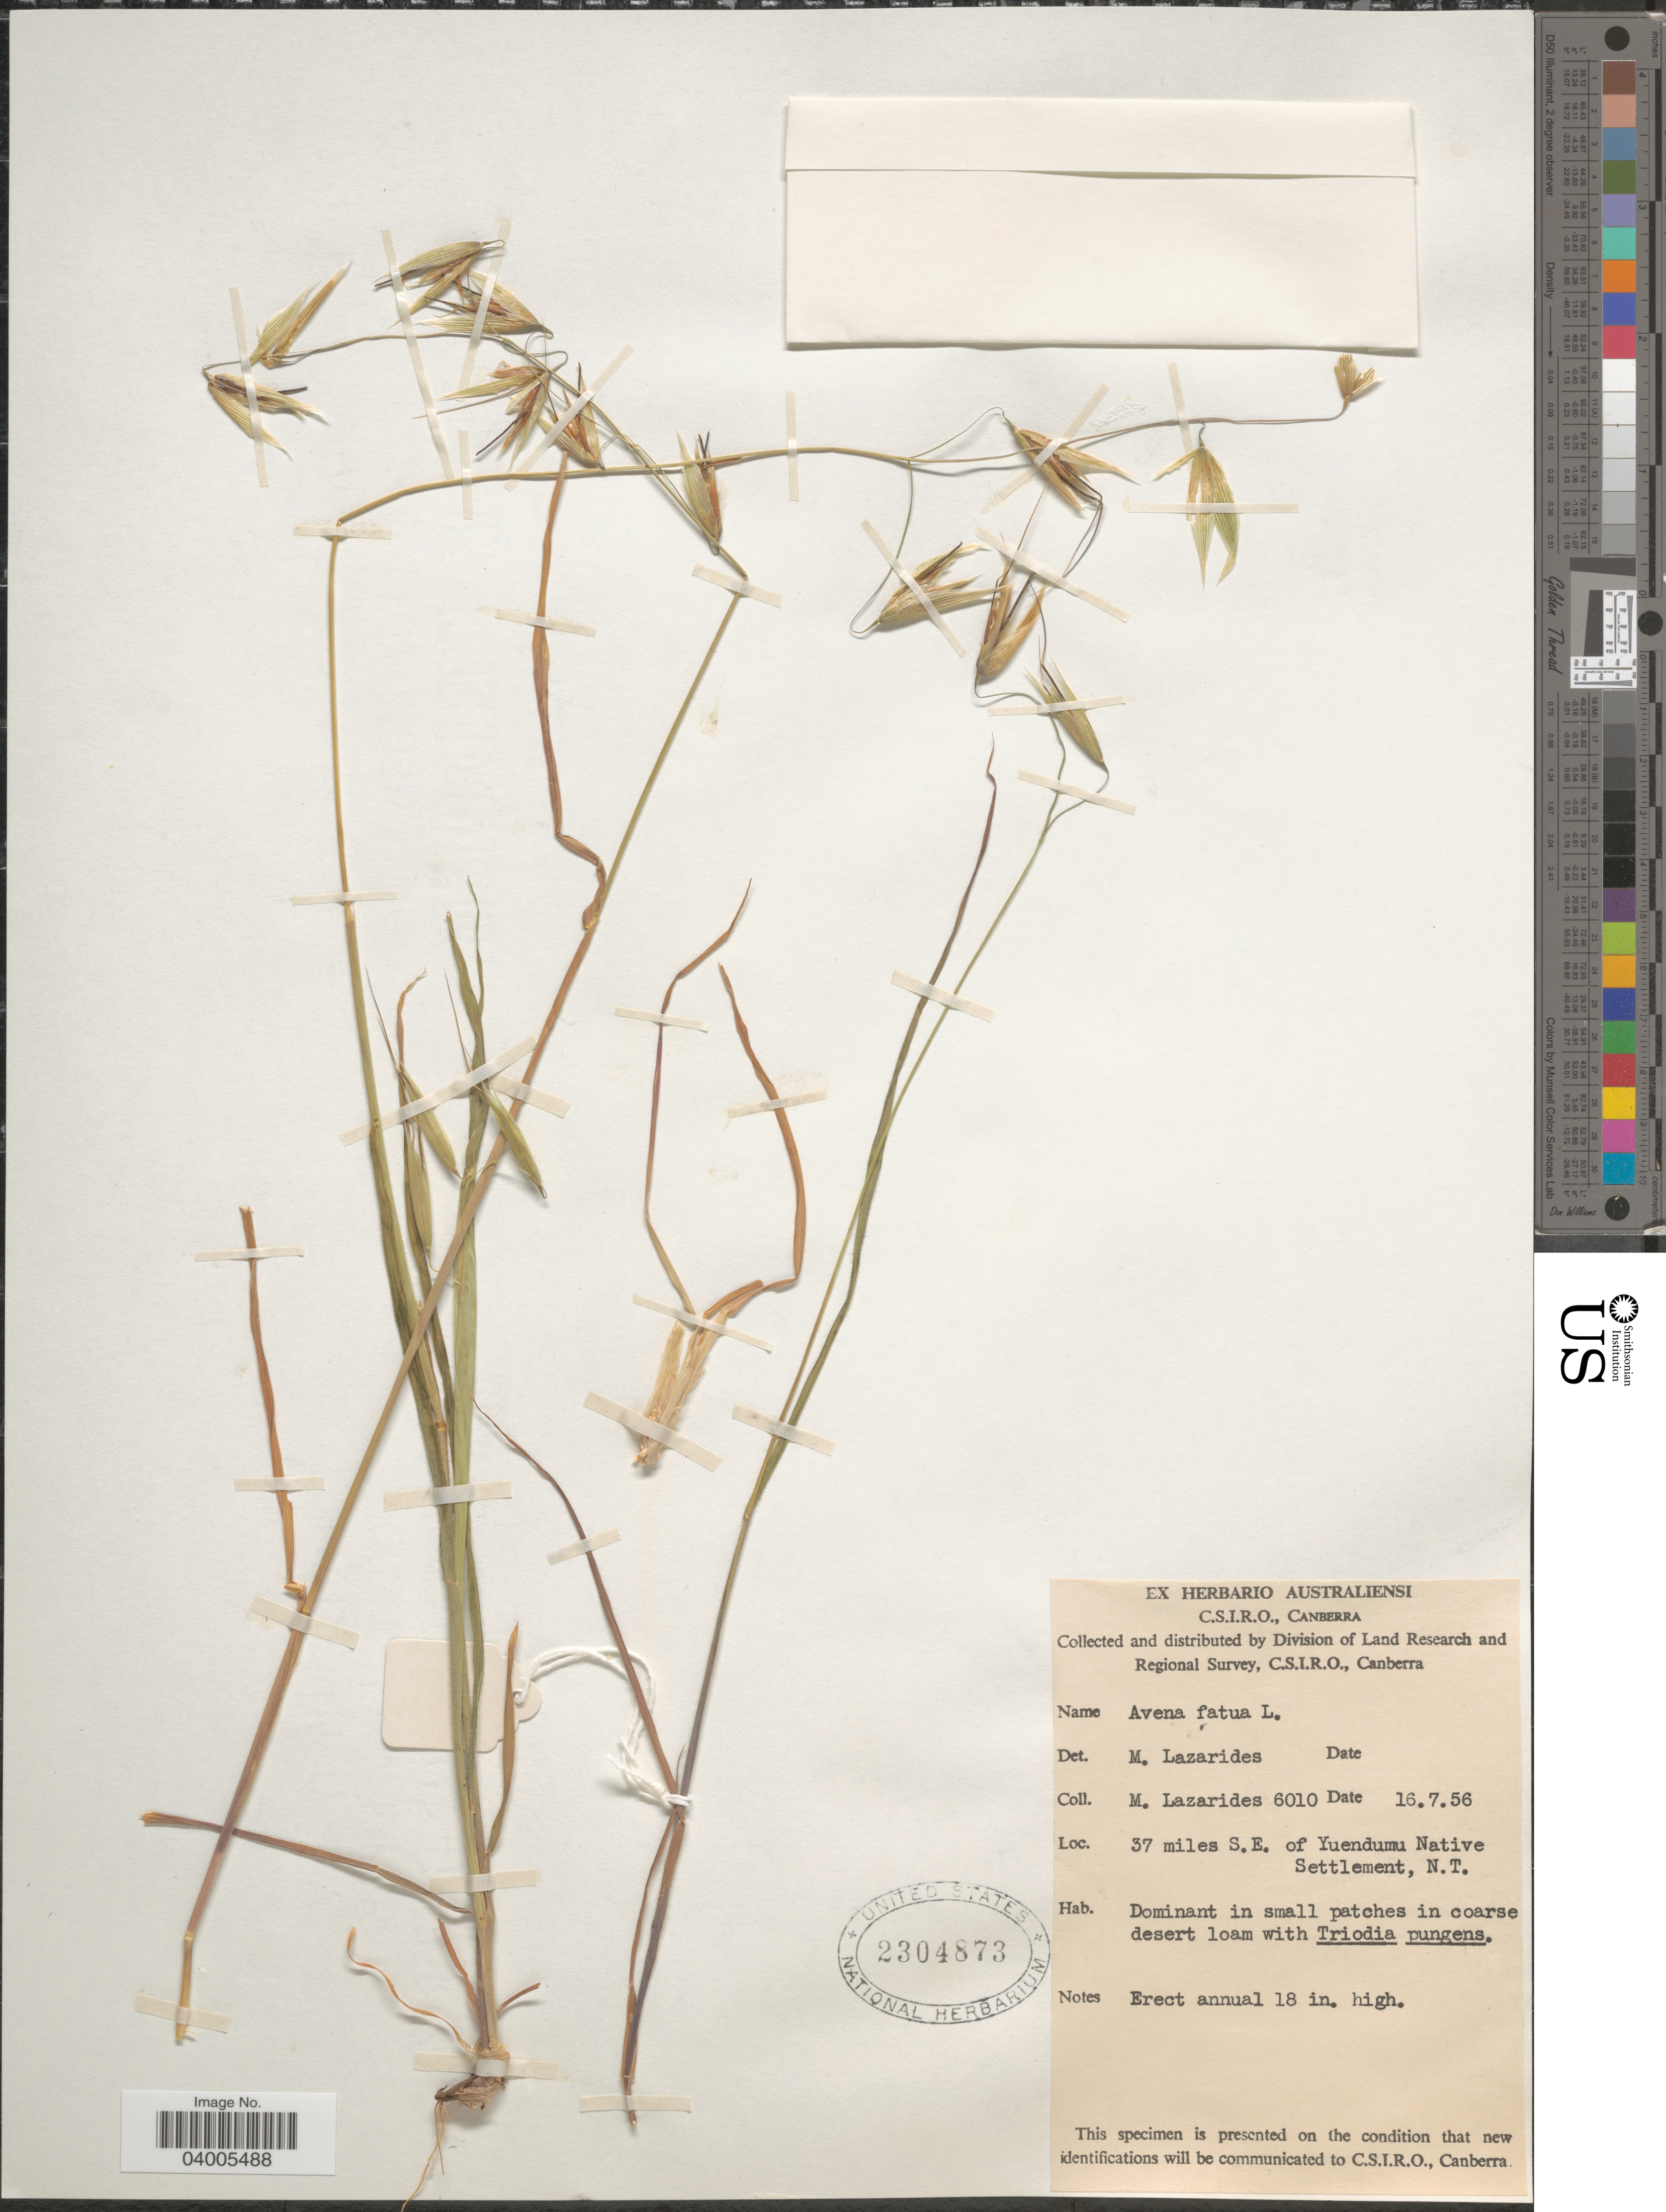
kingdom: Plantae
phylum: Tracheophyta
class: Liliopsida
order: Poales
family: Poaceae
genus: Avena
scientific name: Avena fatua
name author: L.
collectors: M. Lazarides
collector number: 6010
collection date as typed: Transcribed d/m/y: 16/7/56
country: Australia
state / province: Northern Territory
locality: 37 miles S.E. of Yuendumu Native Settlement, N.T.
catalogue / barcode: US 2304873